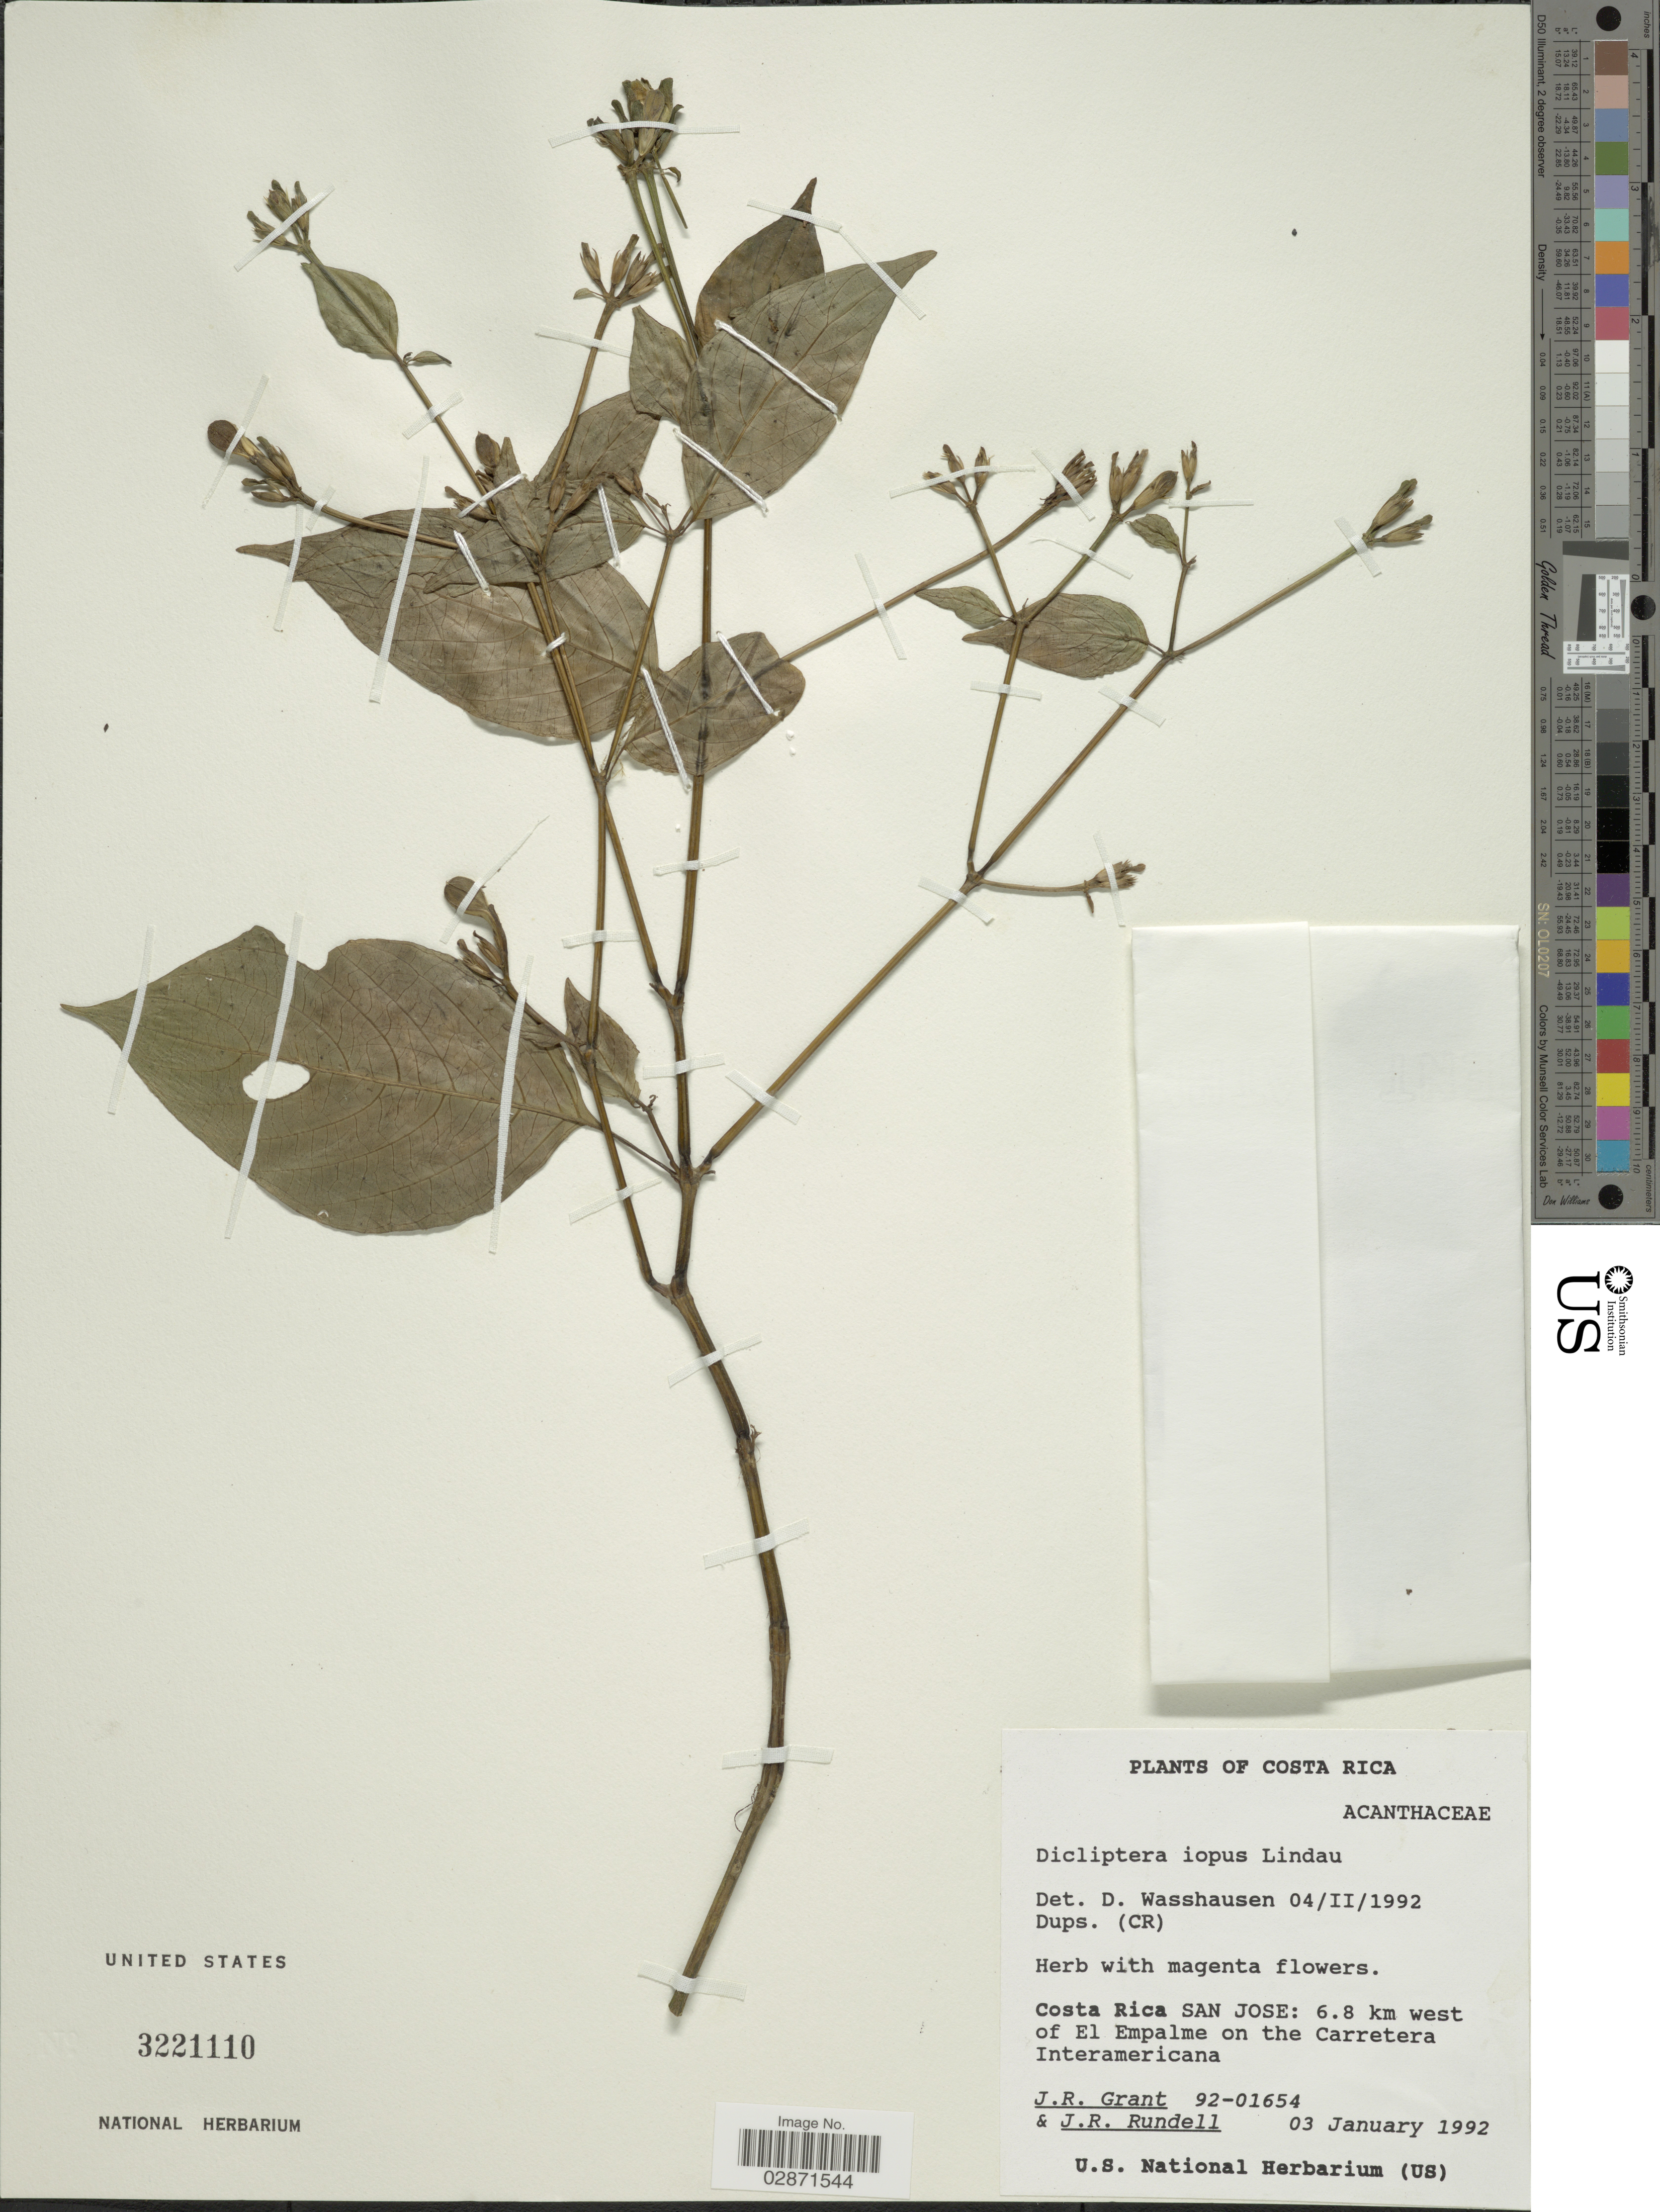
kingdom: Plantae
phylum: Tracheophyta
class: Magnoliopsida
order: Lamiales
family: Acanthaceae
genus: Dicliptera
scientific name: Dicliptera iopus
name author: Lindau in Pittier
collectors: J. Grant & J. R. Rundell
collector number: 92-01654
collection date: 1992-01-03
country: Costa Rica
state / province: San José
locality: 6.8 km west of El Empalme on the Carretera Interamericana.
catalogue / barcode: US 3221110